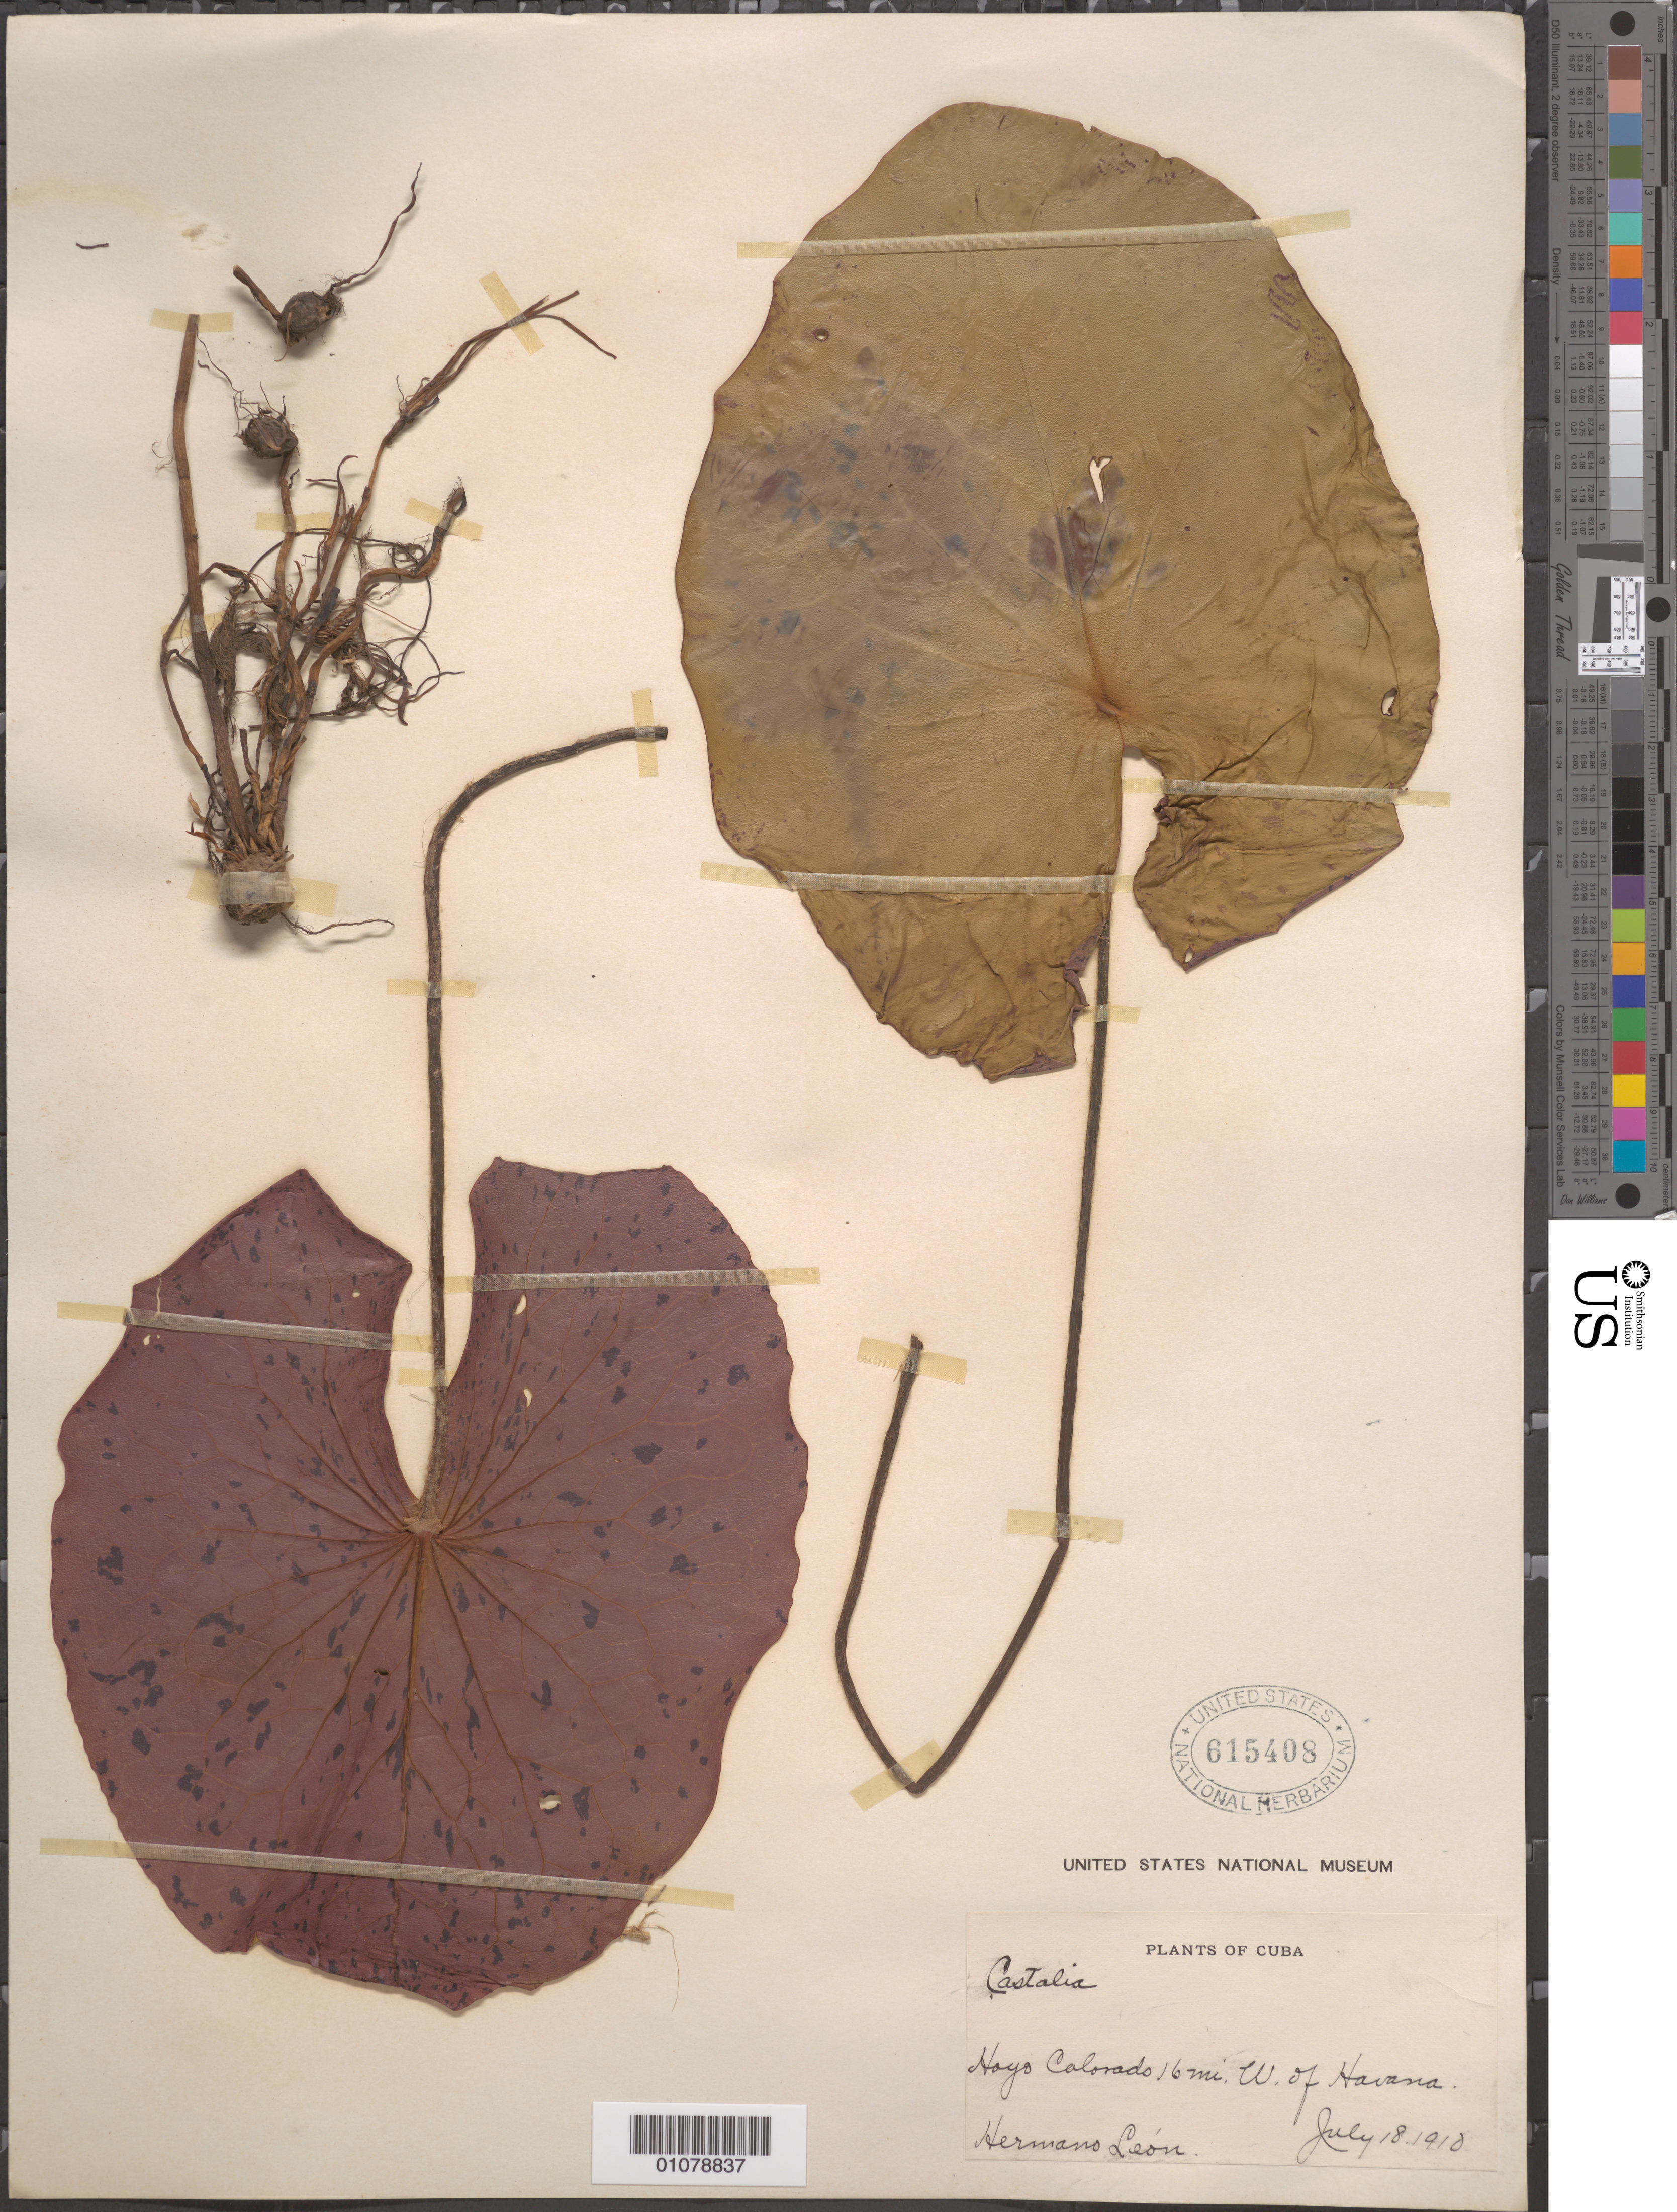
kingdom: Plantae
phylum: Tracheophyta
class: Magnoliopsida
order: Nymphaeales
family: Nymphaeaceae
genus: Nymphaea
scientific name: Nymphaea amazonum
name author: Mart. & Zucc.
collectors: Bro. León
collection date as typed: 18 Jul 1910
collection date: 1910-07-18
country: Cuba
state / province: La Habana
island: Cuba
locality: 16 mi W of Havana Hoyo Colorado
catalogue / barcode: US 615408